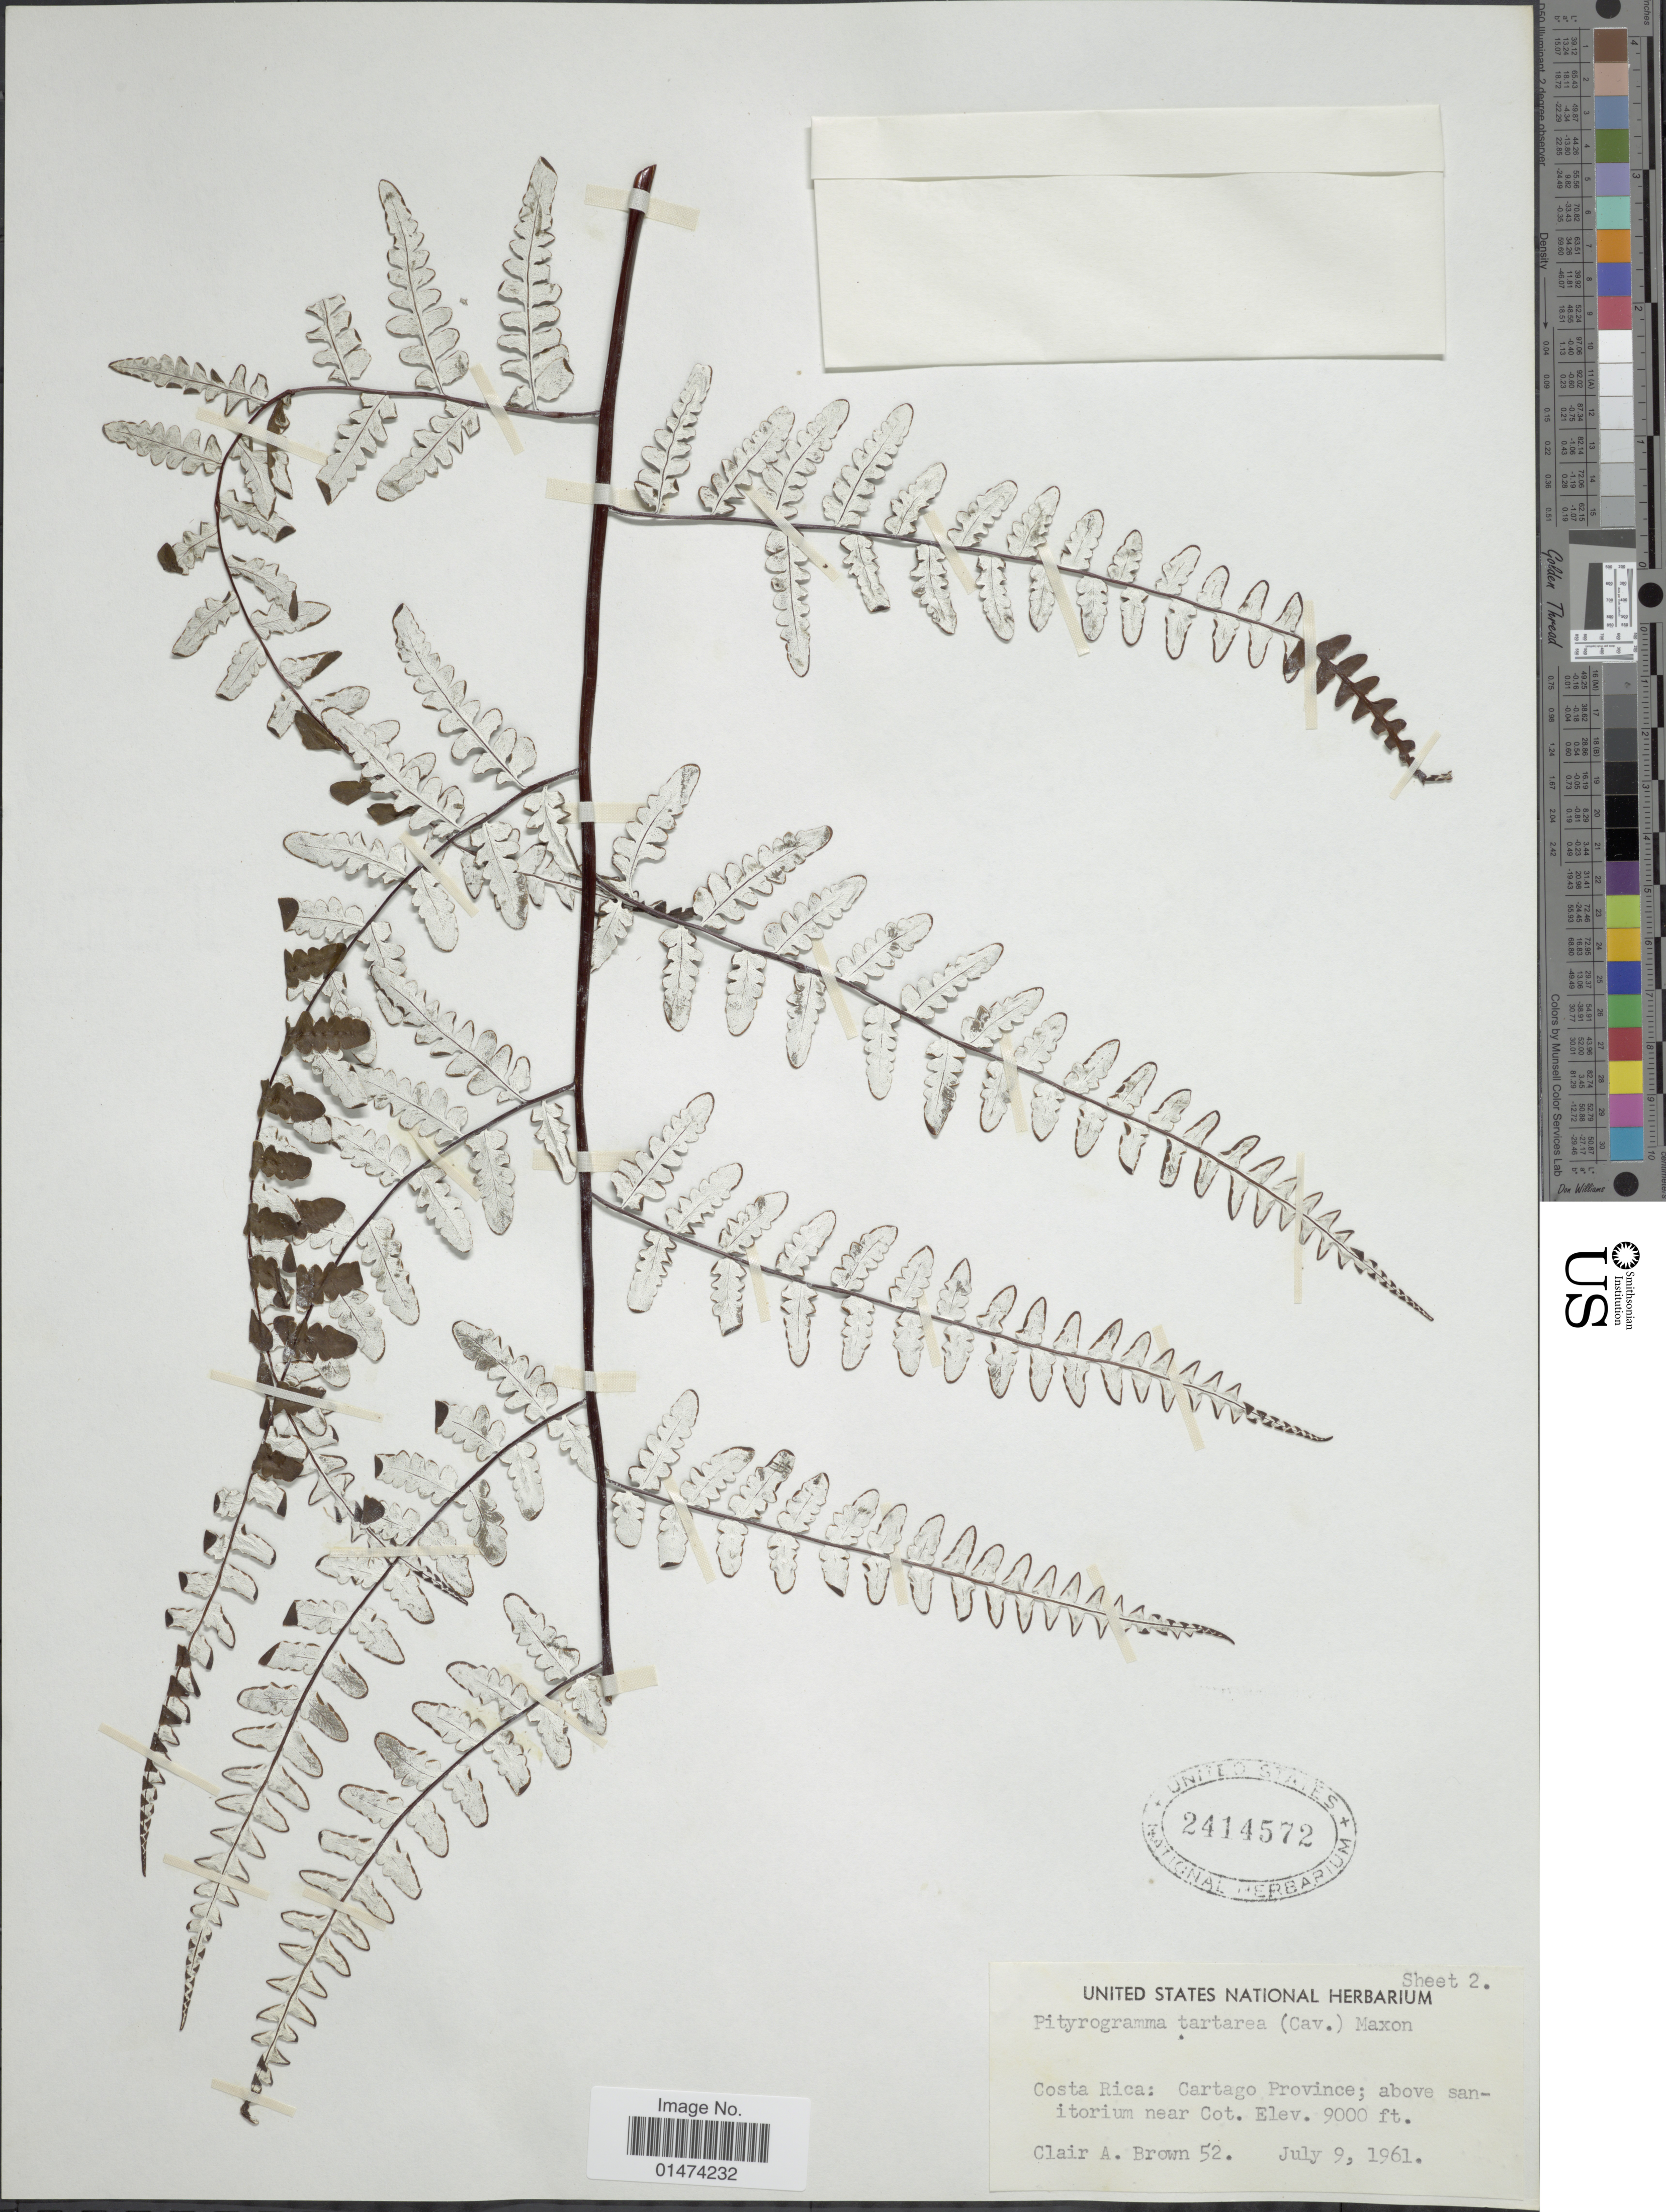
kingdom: Plantae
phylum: Tracheophyta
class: Polypodiopsida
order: Polypodiales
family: Pteridaceae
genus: Pityrogramma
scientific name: Pityrogramma tartarea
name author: (Cav.) Maxon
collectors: C. A. Brown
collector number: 52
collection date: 1961-07-09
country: Costa Rica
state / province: Cartago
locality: Above sanitorium near Cot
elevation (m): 2743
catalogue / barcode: US 2414572